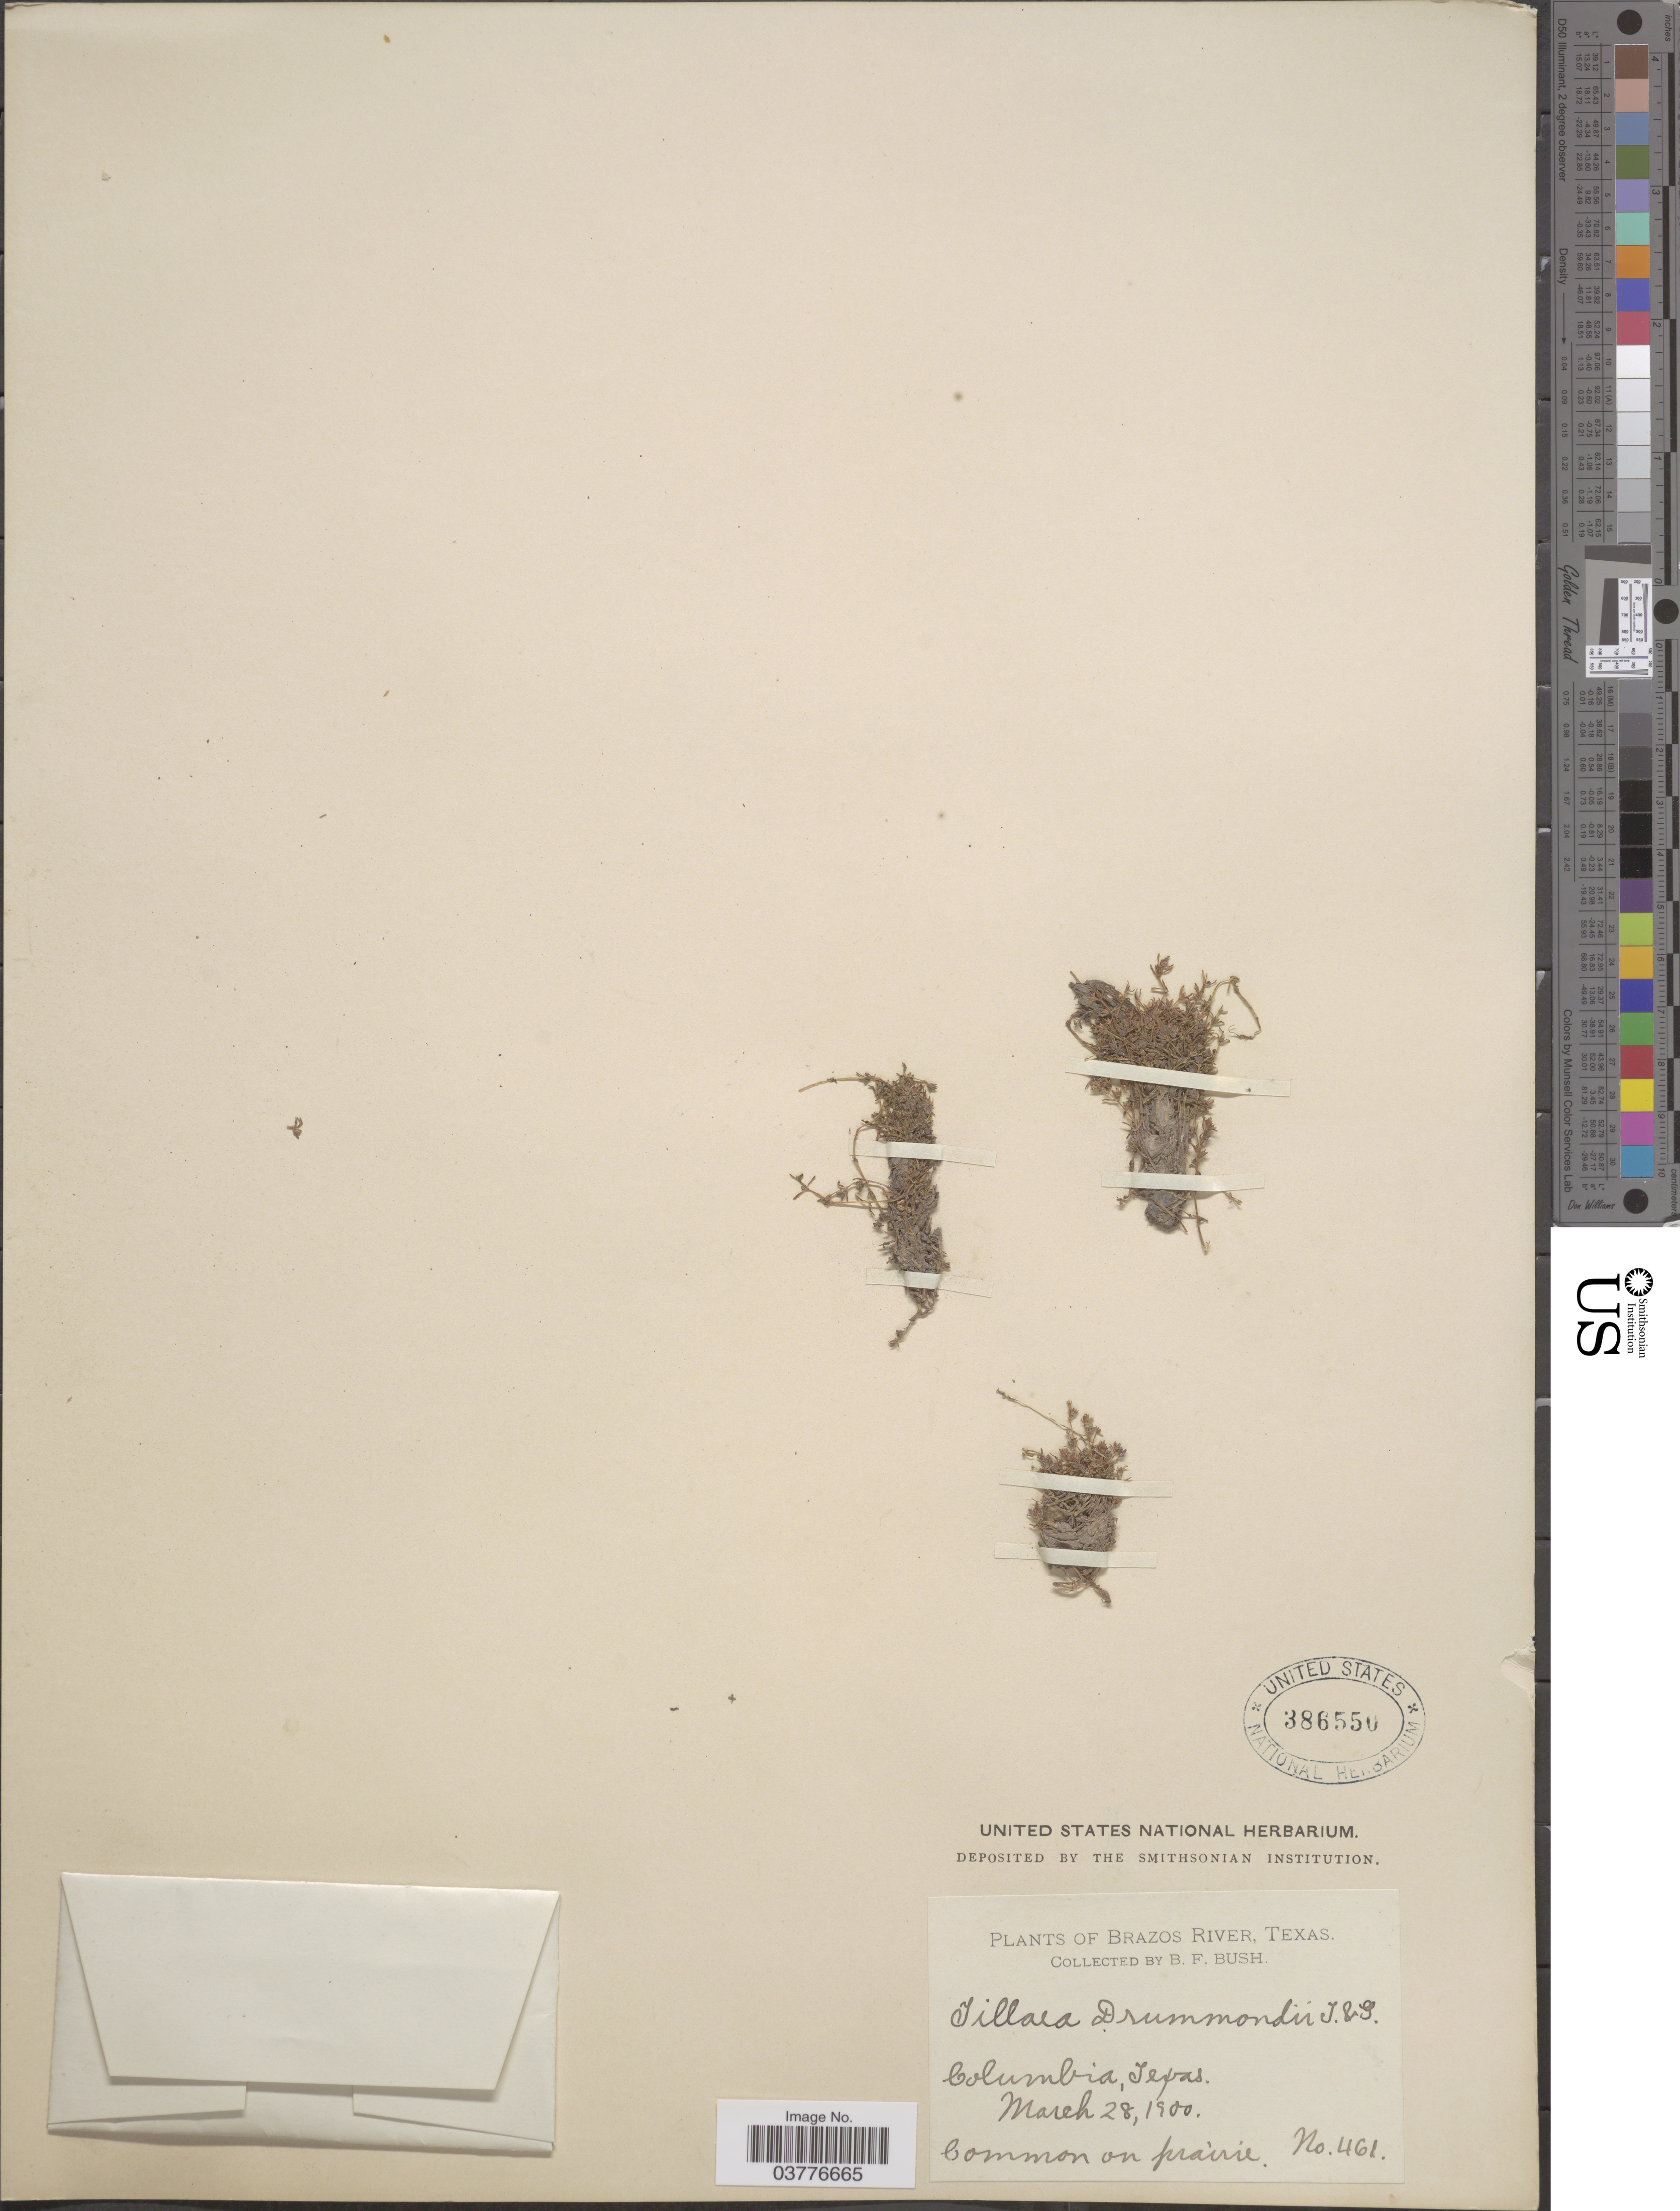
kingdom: Plantae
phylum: Tracheophyta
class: Magnoliopsida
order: Saxifragales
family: Crassulaceae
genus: Crassula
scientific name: Crassula drummondii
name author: (Torr. & A. Gray) Fedde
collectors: B. F. Bush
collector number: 461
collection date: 1900-03-28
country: United States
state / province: Texas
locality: Brazos River. Columbia.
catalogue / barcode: US 386550